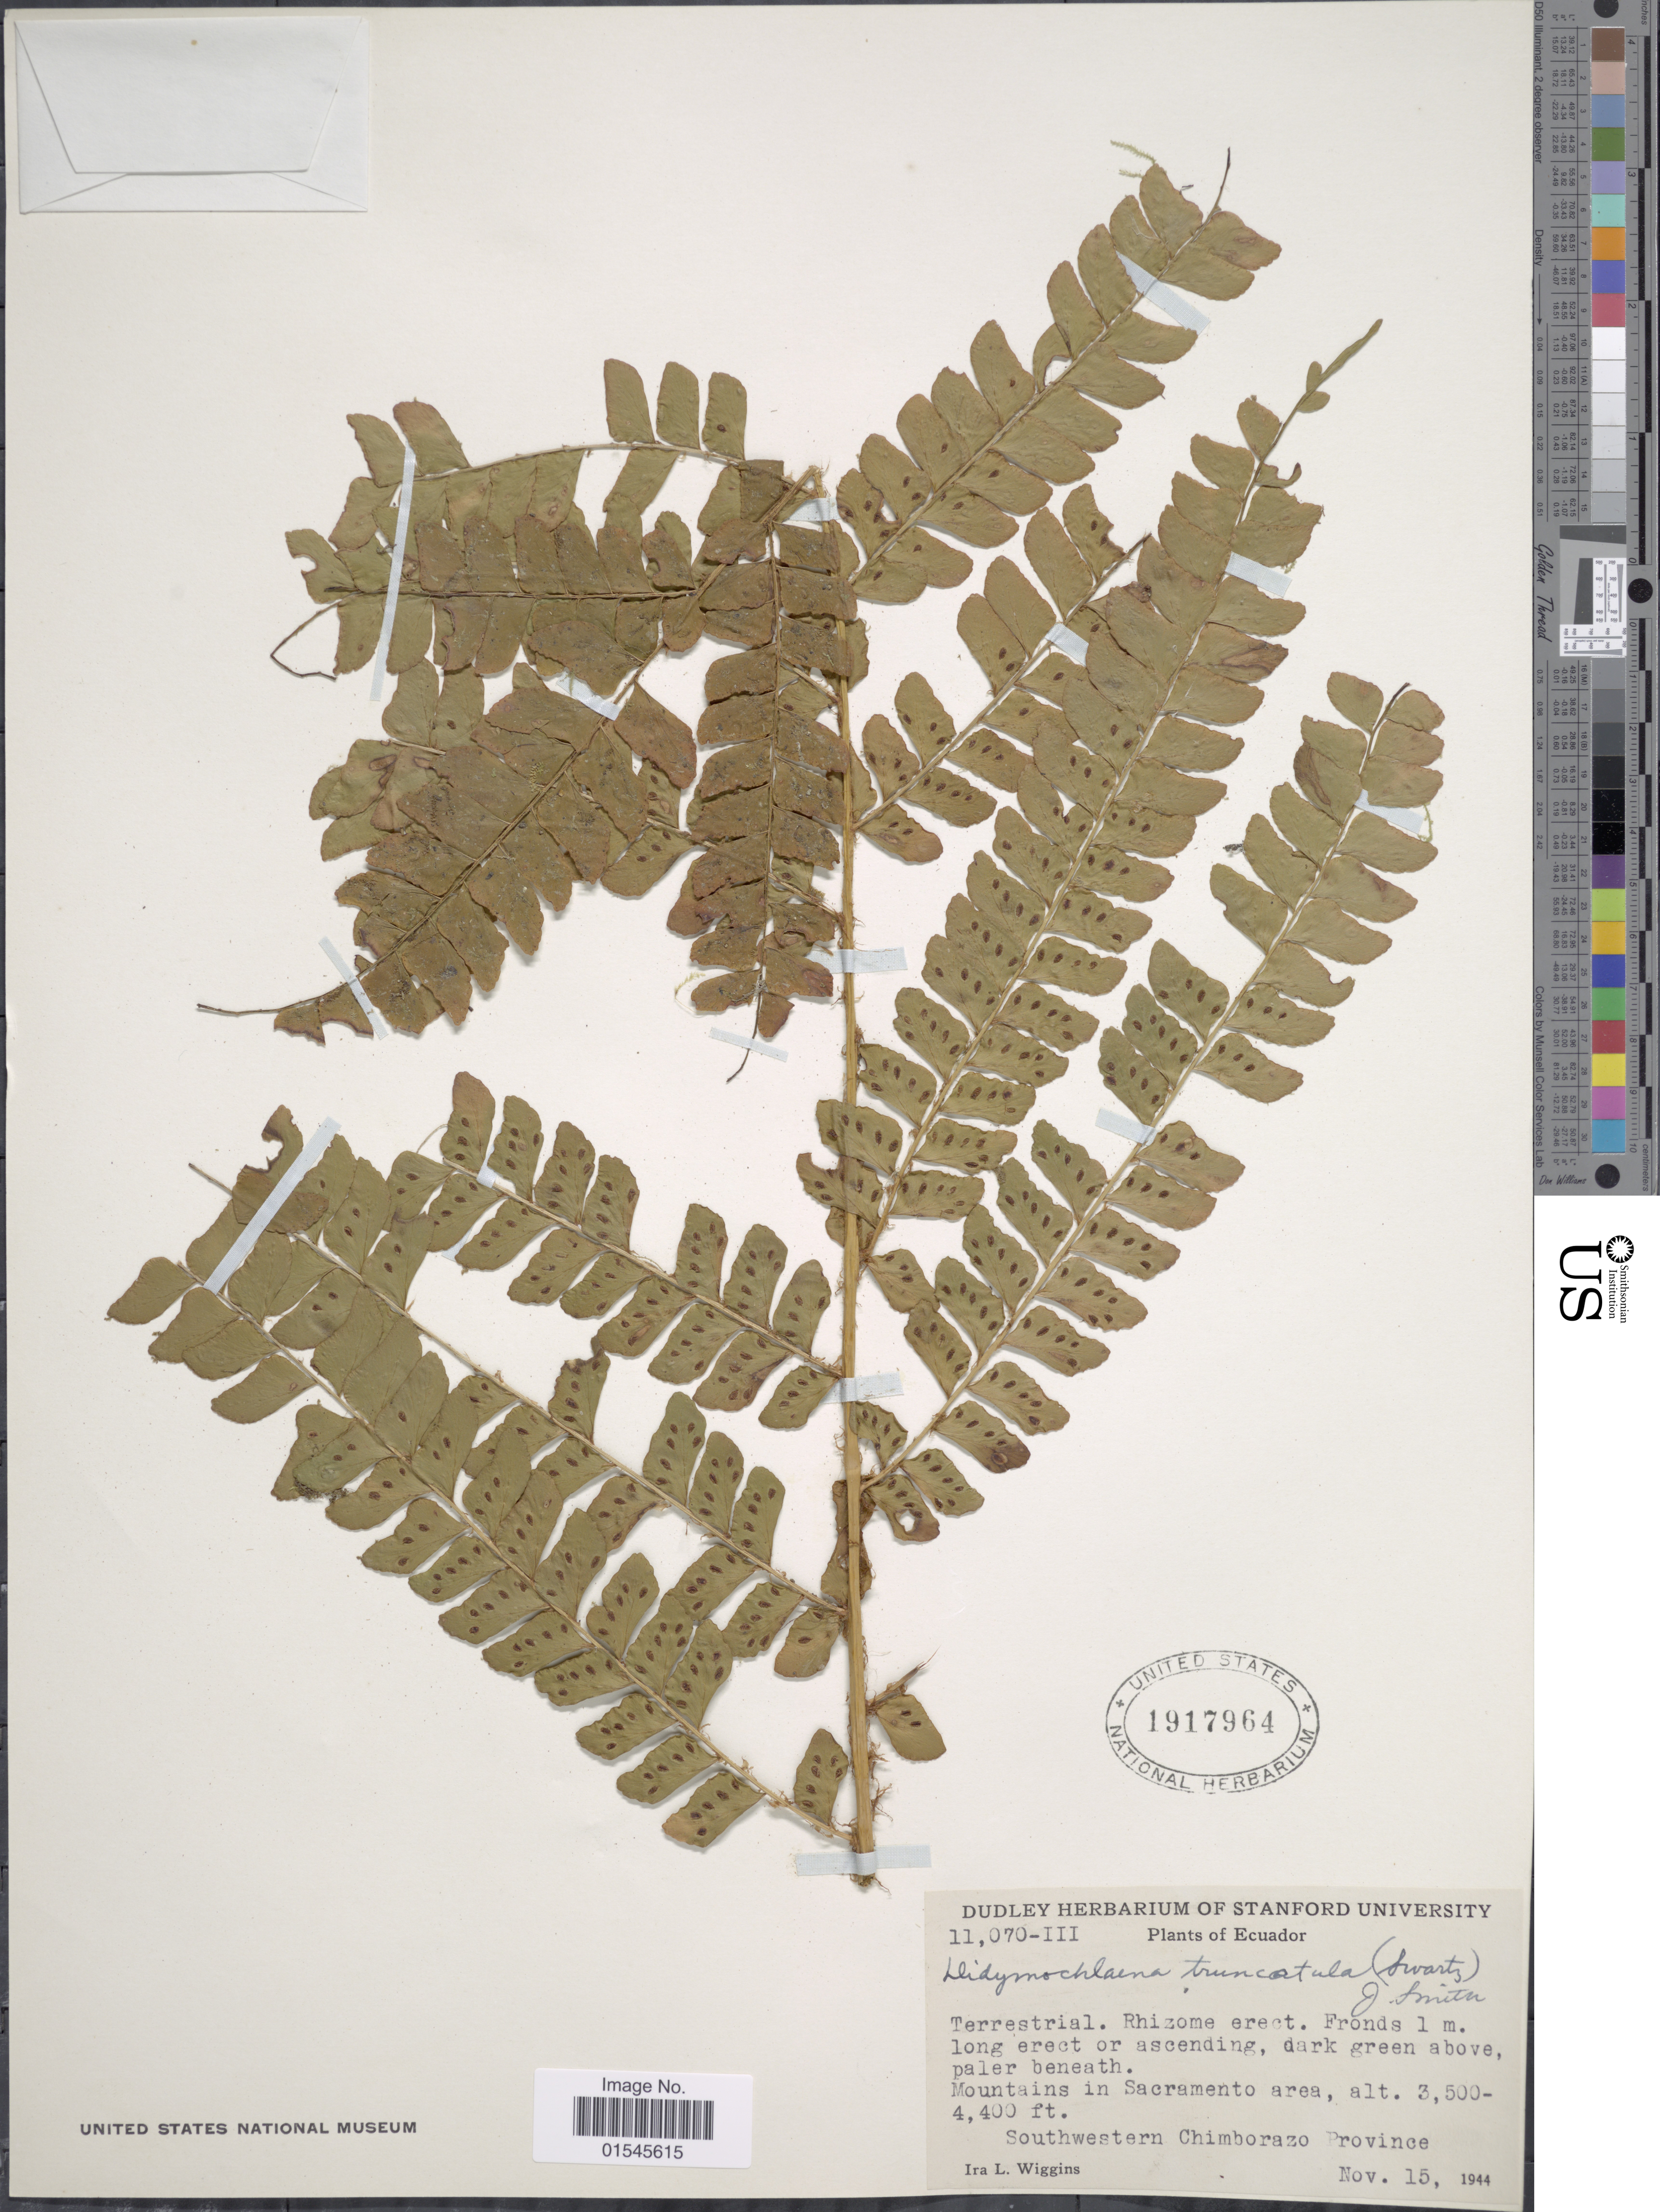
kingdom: Plantae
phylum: Tracheophyta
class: Polypodiopsida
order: Polypodiales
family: Didymochlaenaceae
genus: Didymochlaena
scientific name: Didymochlaena truncatula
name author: (Sw.) J. Sm.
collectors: I. L. Wiggins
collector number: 11070-III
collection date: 1944-11-15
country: Ecuador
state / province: Chimborazo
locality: Mountains in Sacramento area, Southwestern Chimborazo Province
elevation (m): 1067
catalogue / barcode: US 1917964